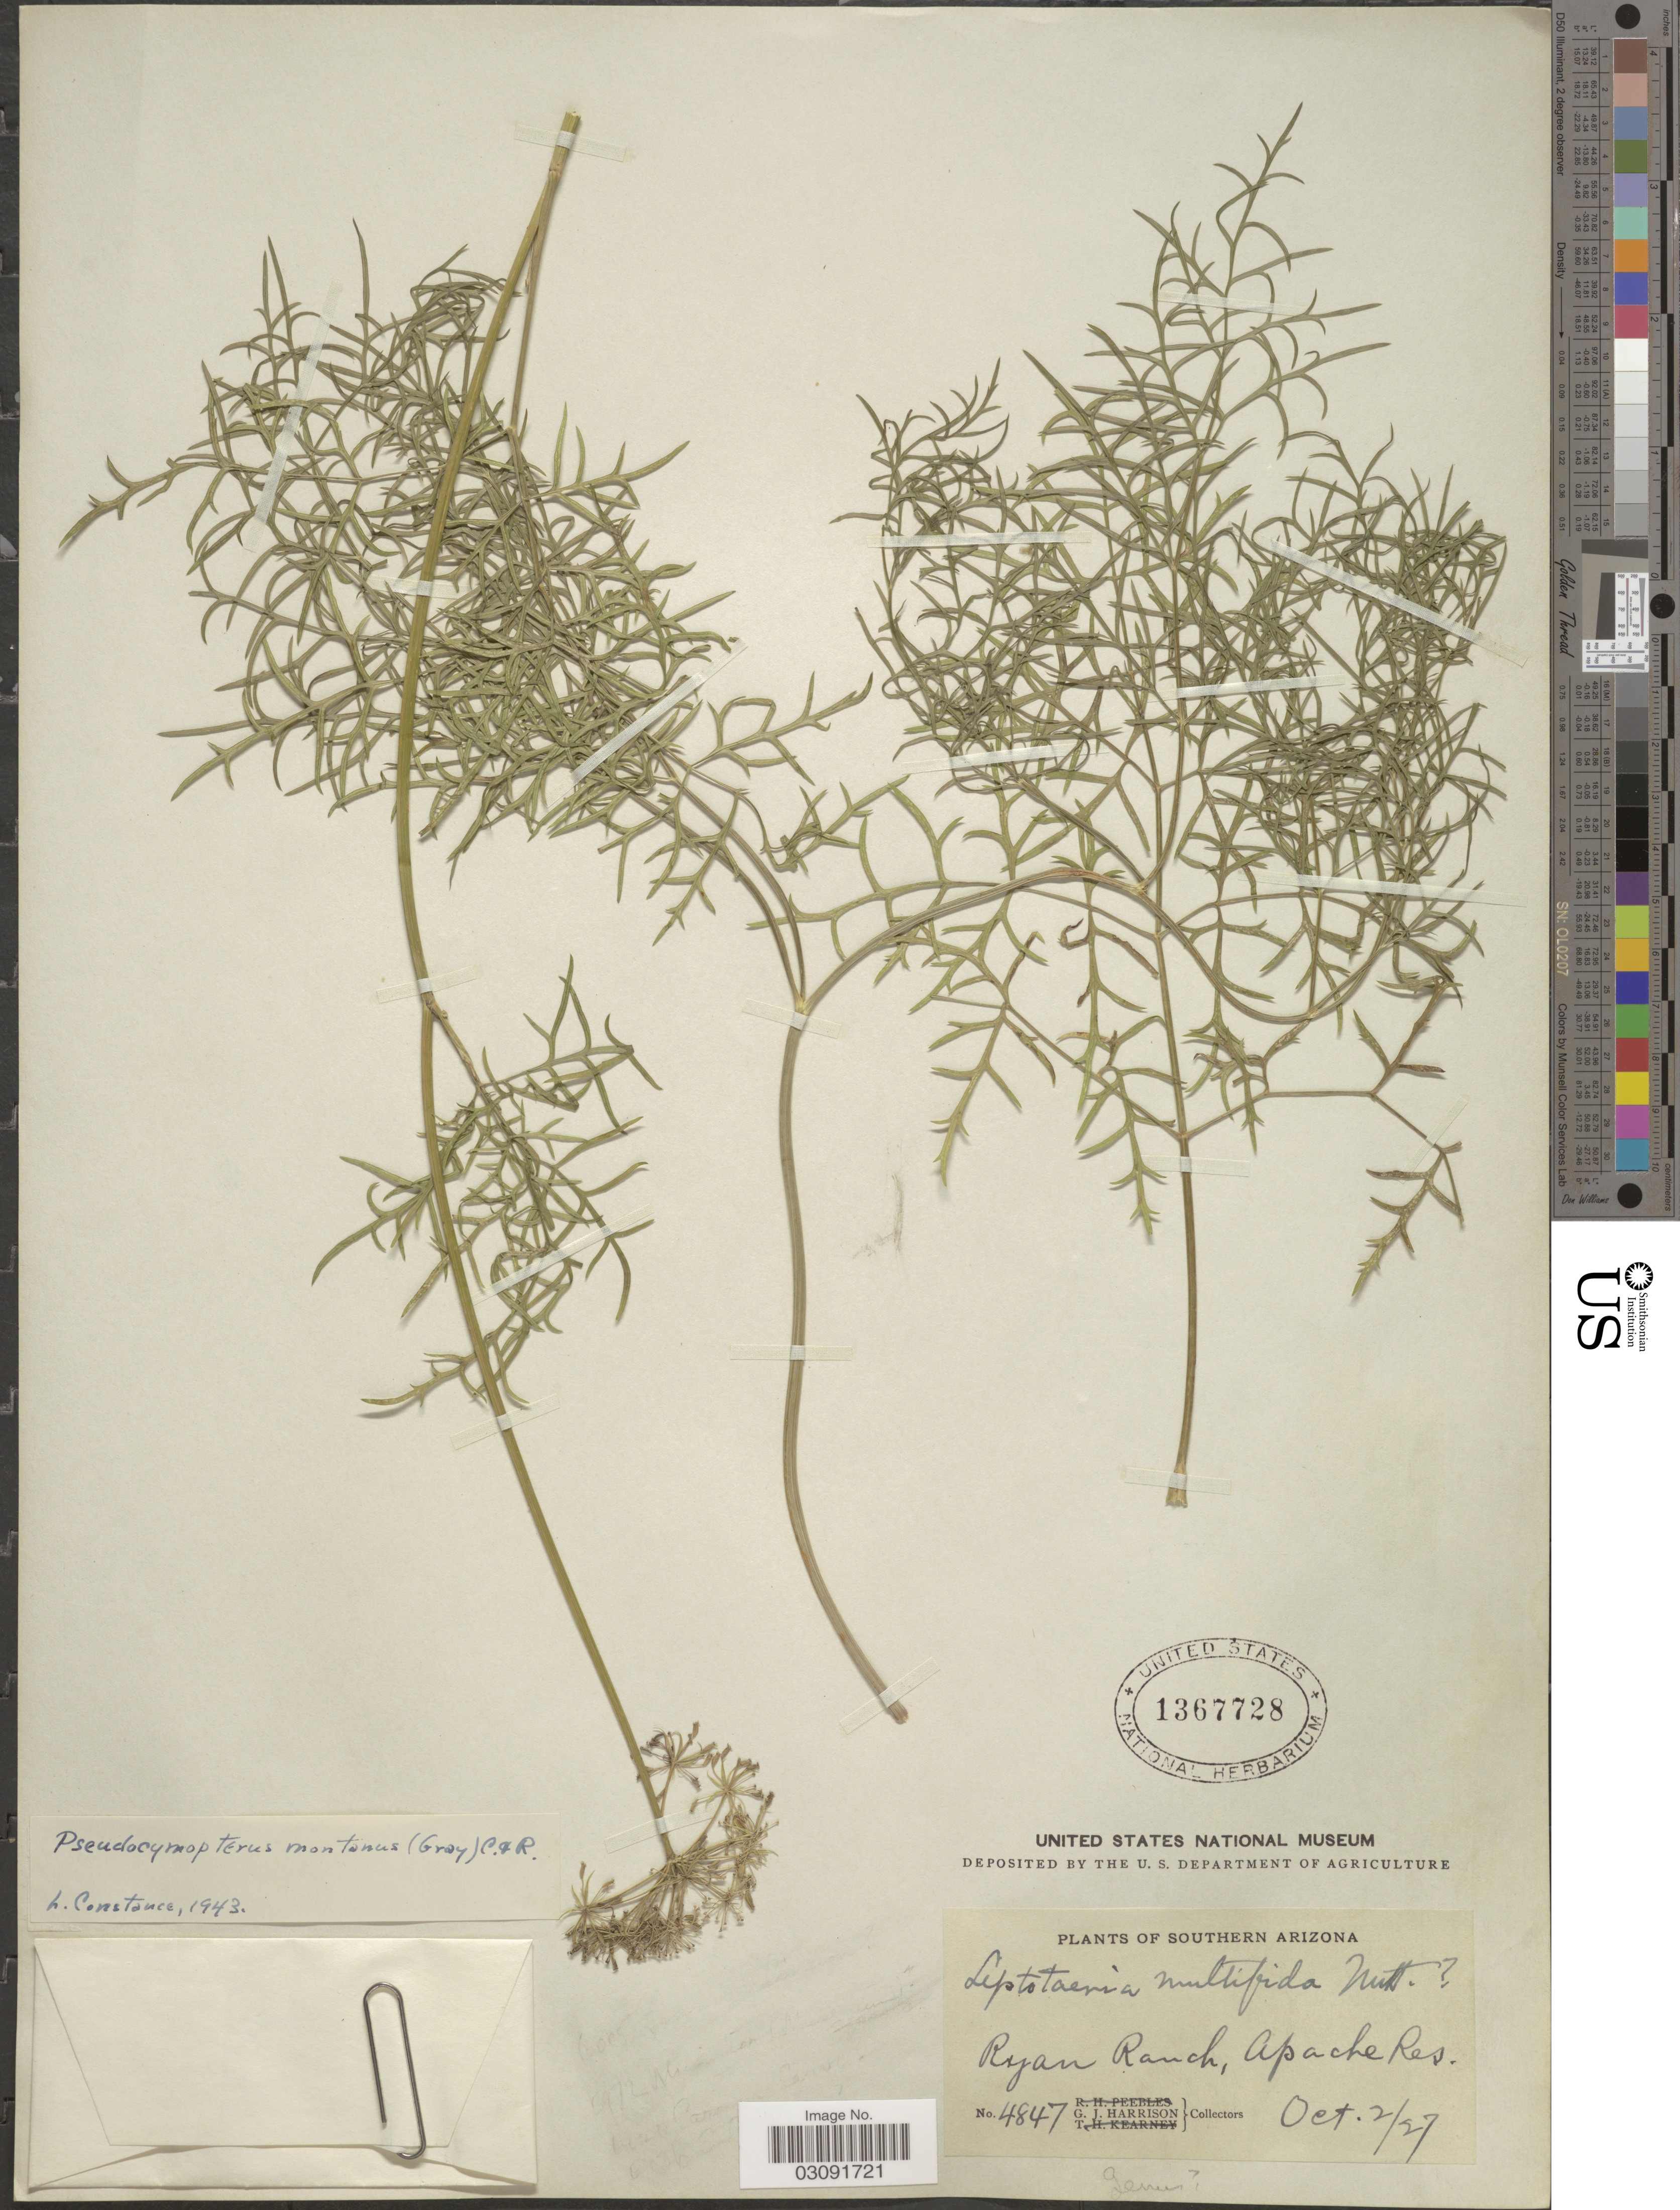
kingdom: Plantae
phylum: Tracheophyta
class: Magnoliopsida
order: Apiales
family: Apiaceae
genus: Pseudocymopterus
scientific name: Pseudocymopterus montanus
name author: (A. Gray) J.M. Coult. & Rose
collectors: G. J. Harrison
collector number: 4847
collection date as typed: Transcribed d/m/y: 2/10/27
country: United States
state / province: Arizona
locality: Ryan Ranch, Apache Res.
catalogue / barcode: US 1367728